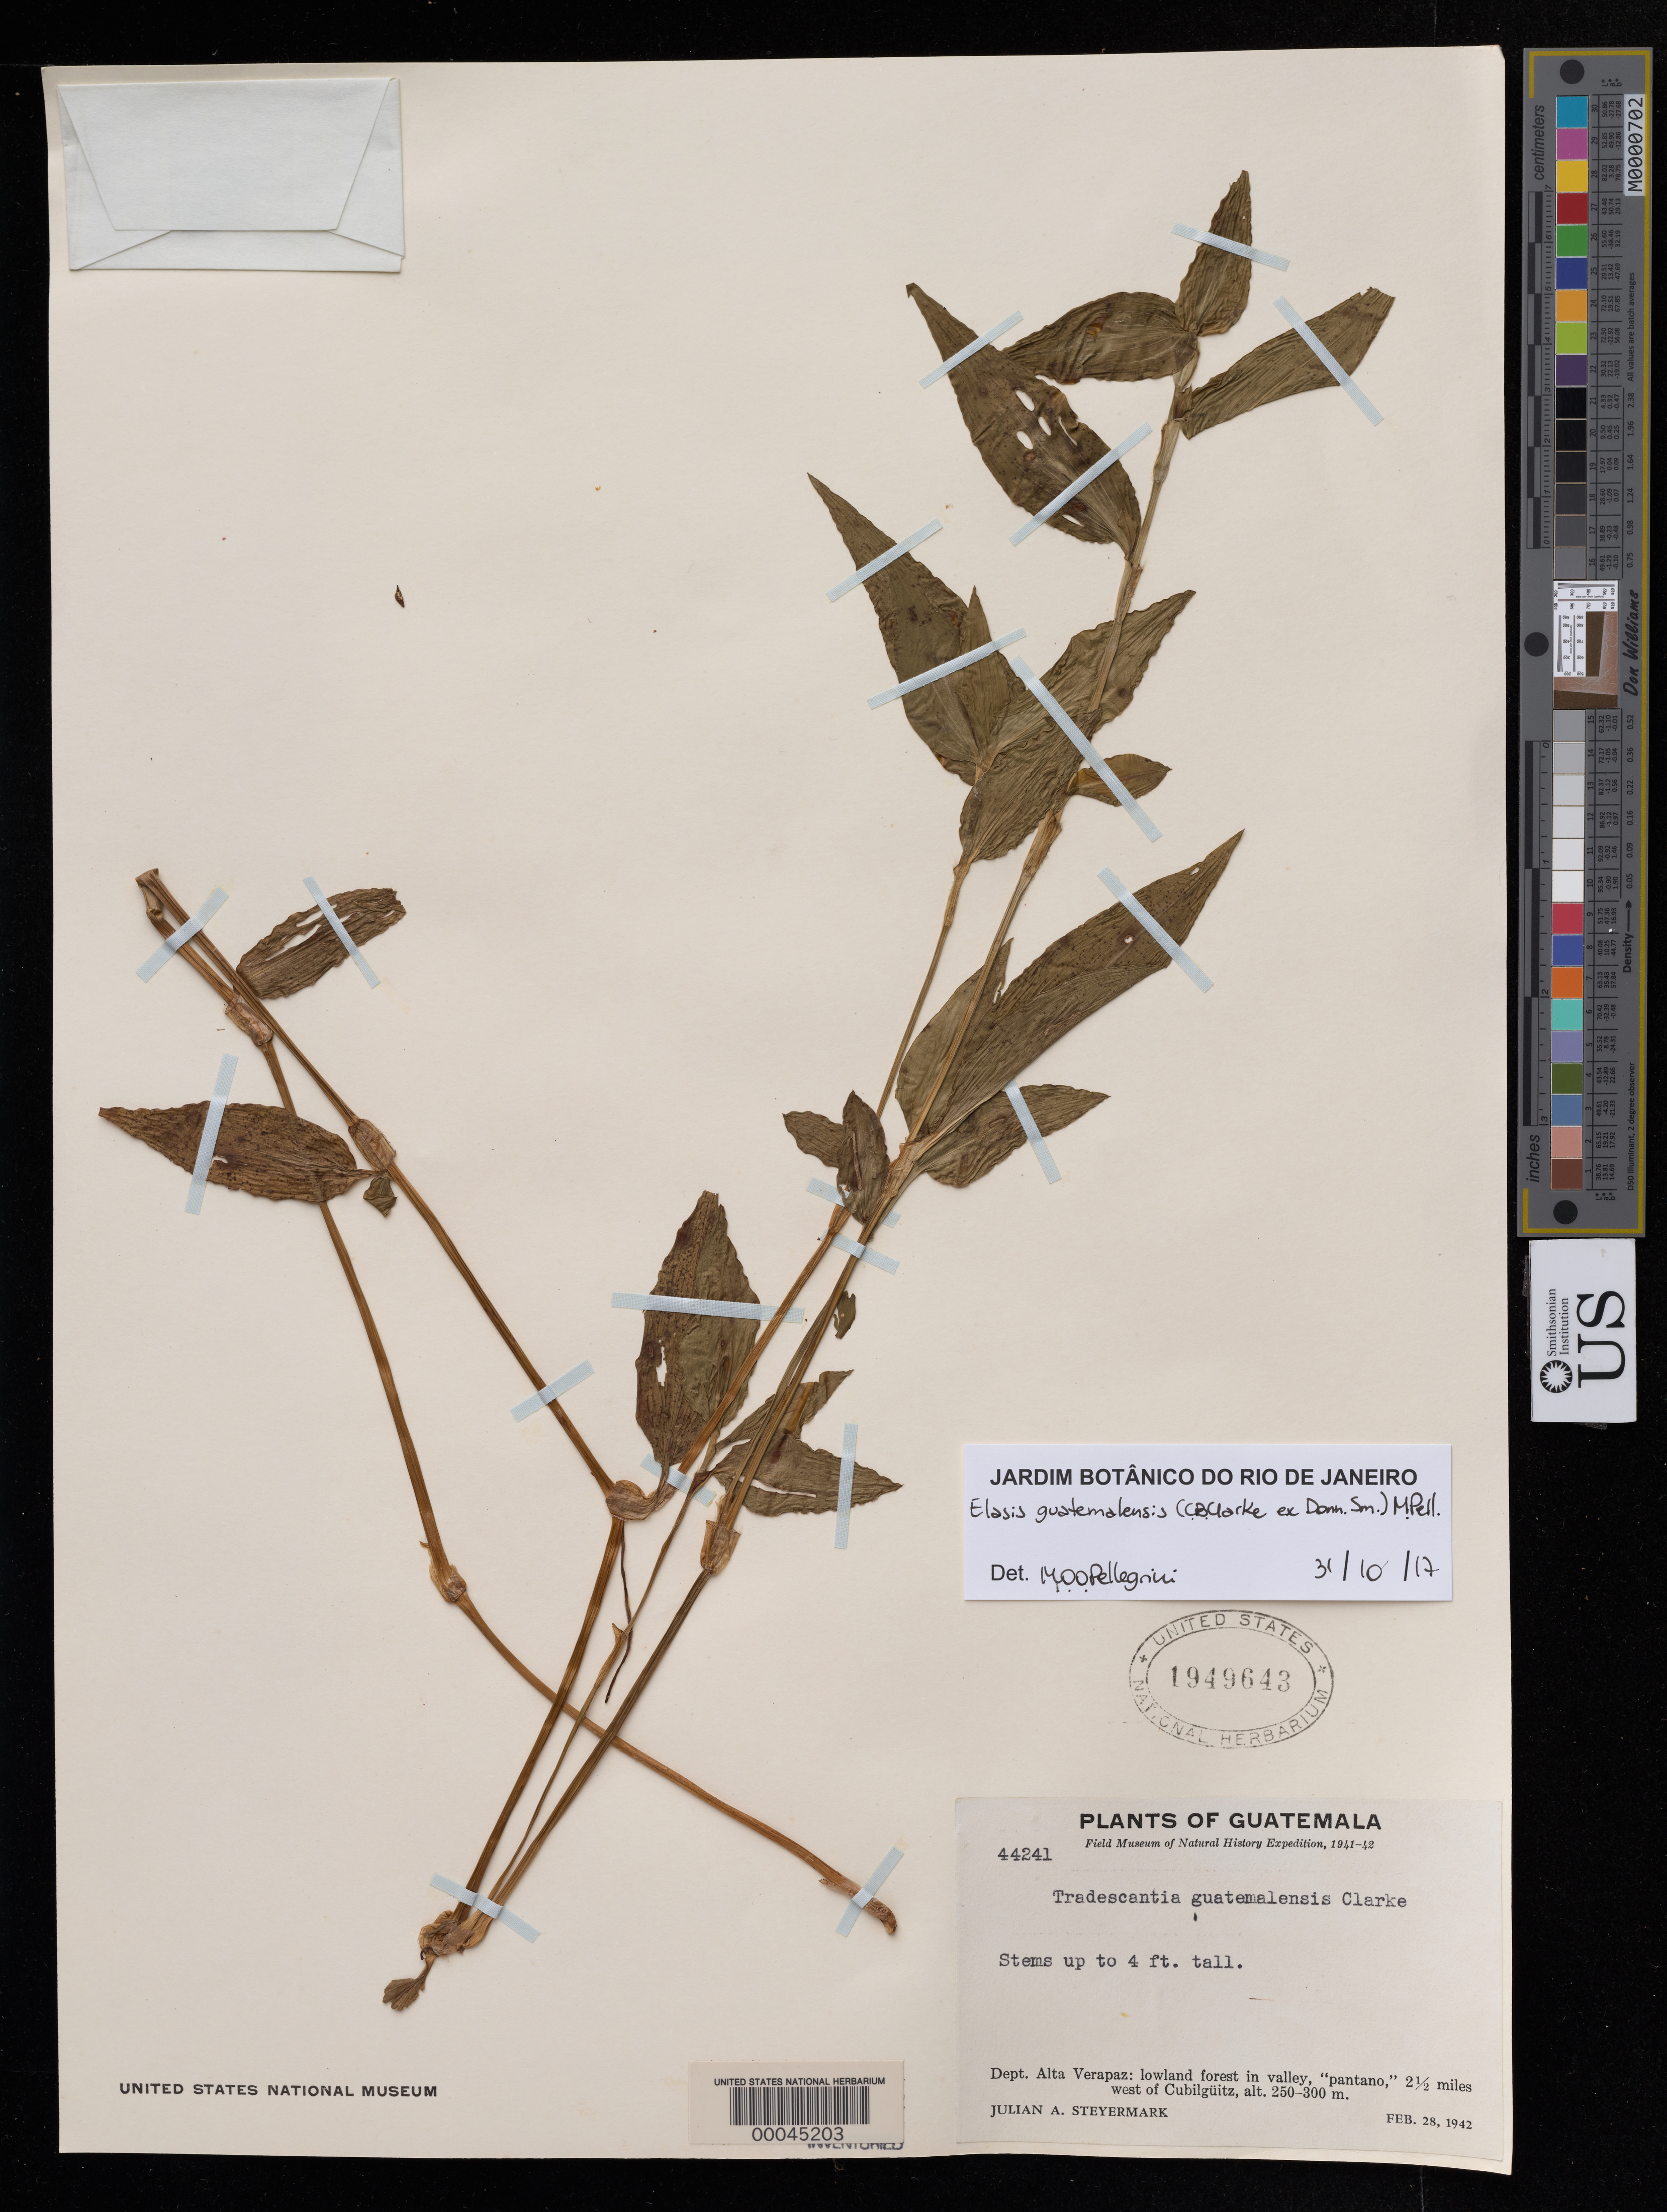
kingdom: Plantae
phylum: Tracheophyta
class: Liliopsida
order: Commelinales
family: Commelinaceae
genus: Elasis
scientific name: Elasis guatemalensis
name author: (C.B. Clarke ex Donn. Sm.) M. Pell.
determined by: Pellegrini, M. O. de Oliveira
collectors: J. Steyermark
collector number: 44241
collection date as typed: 28 Feb 1942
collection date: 1942-02-28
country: Guatemala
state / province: Alta Verapaz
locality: W of Cubilquitz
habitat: Lowland forest in valley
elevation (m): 250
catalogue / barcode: US 1949643